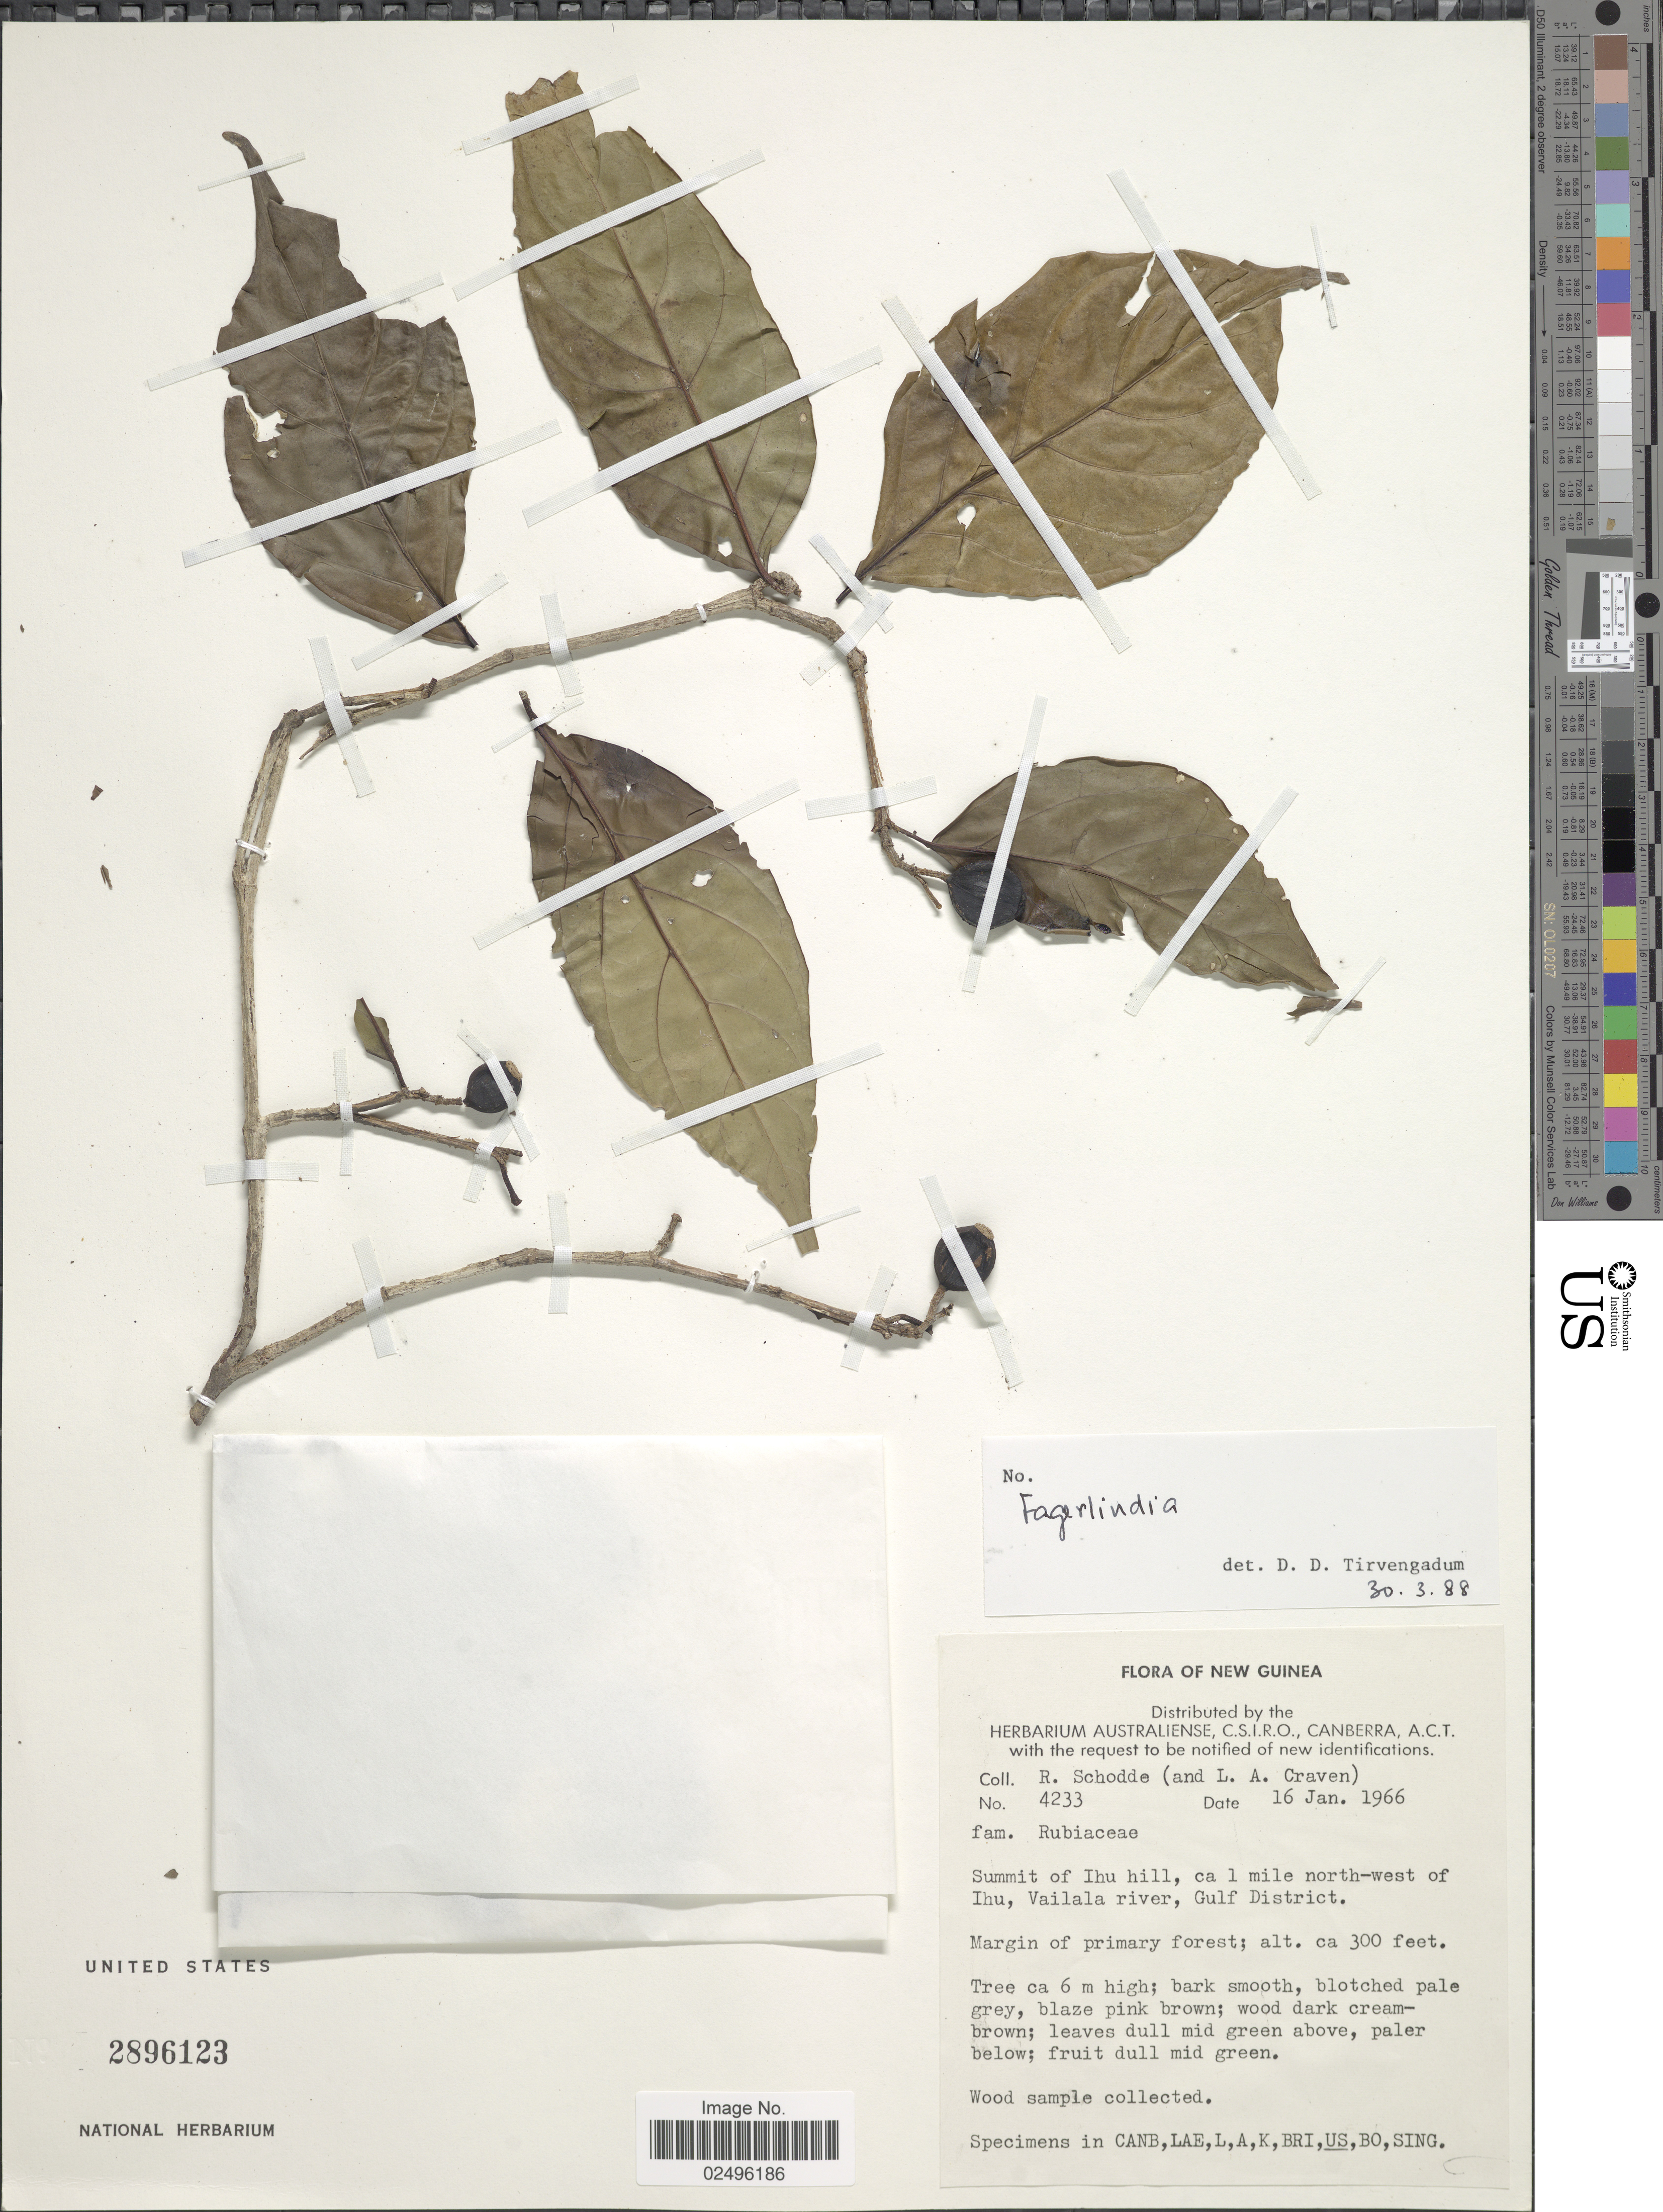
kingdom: Plantae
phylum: Tracheophyta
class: Magnoliopsida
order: Gentianales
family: Rubiaceae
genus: Fagerlindia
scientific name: Fagerlindia sp.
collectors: R. Schodde & L. A. Craven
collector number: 4233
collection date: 1966-01-16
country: Papua New Guinea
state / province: Gulf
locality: New Guinea. Summit of Ihu hill, ca. 1 mile north-west of Ihu, Vailala river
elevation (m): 91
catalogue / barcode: US 2896123